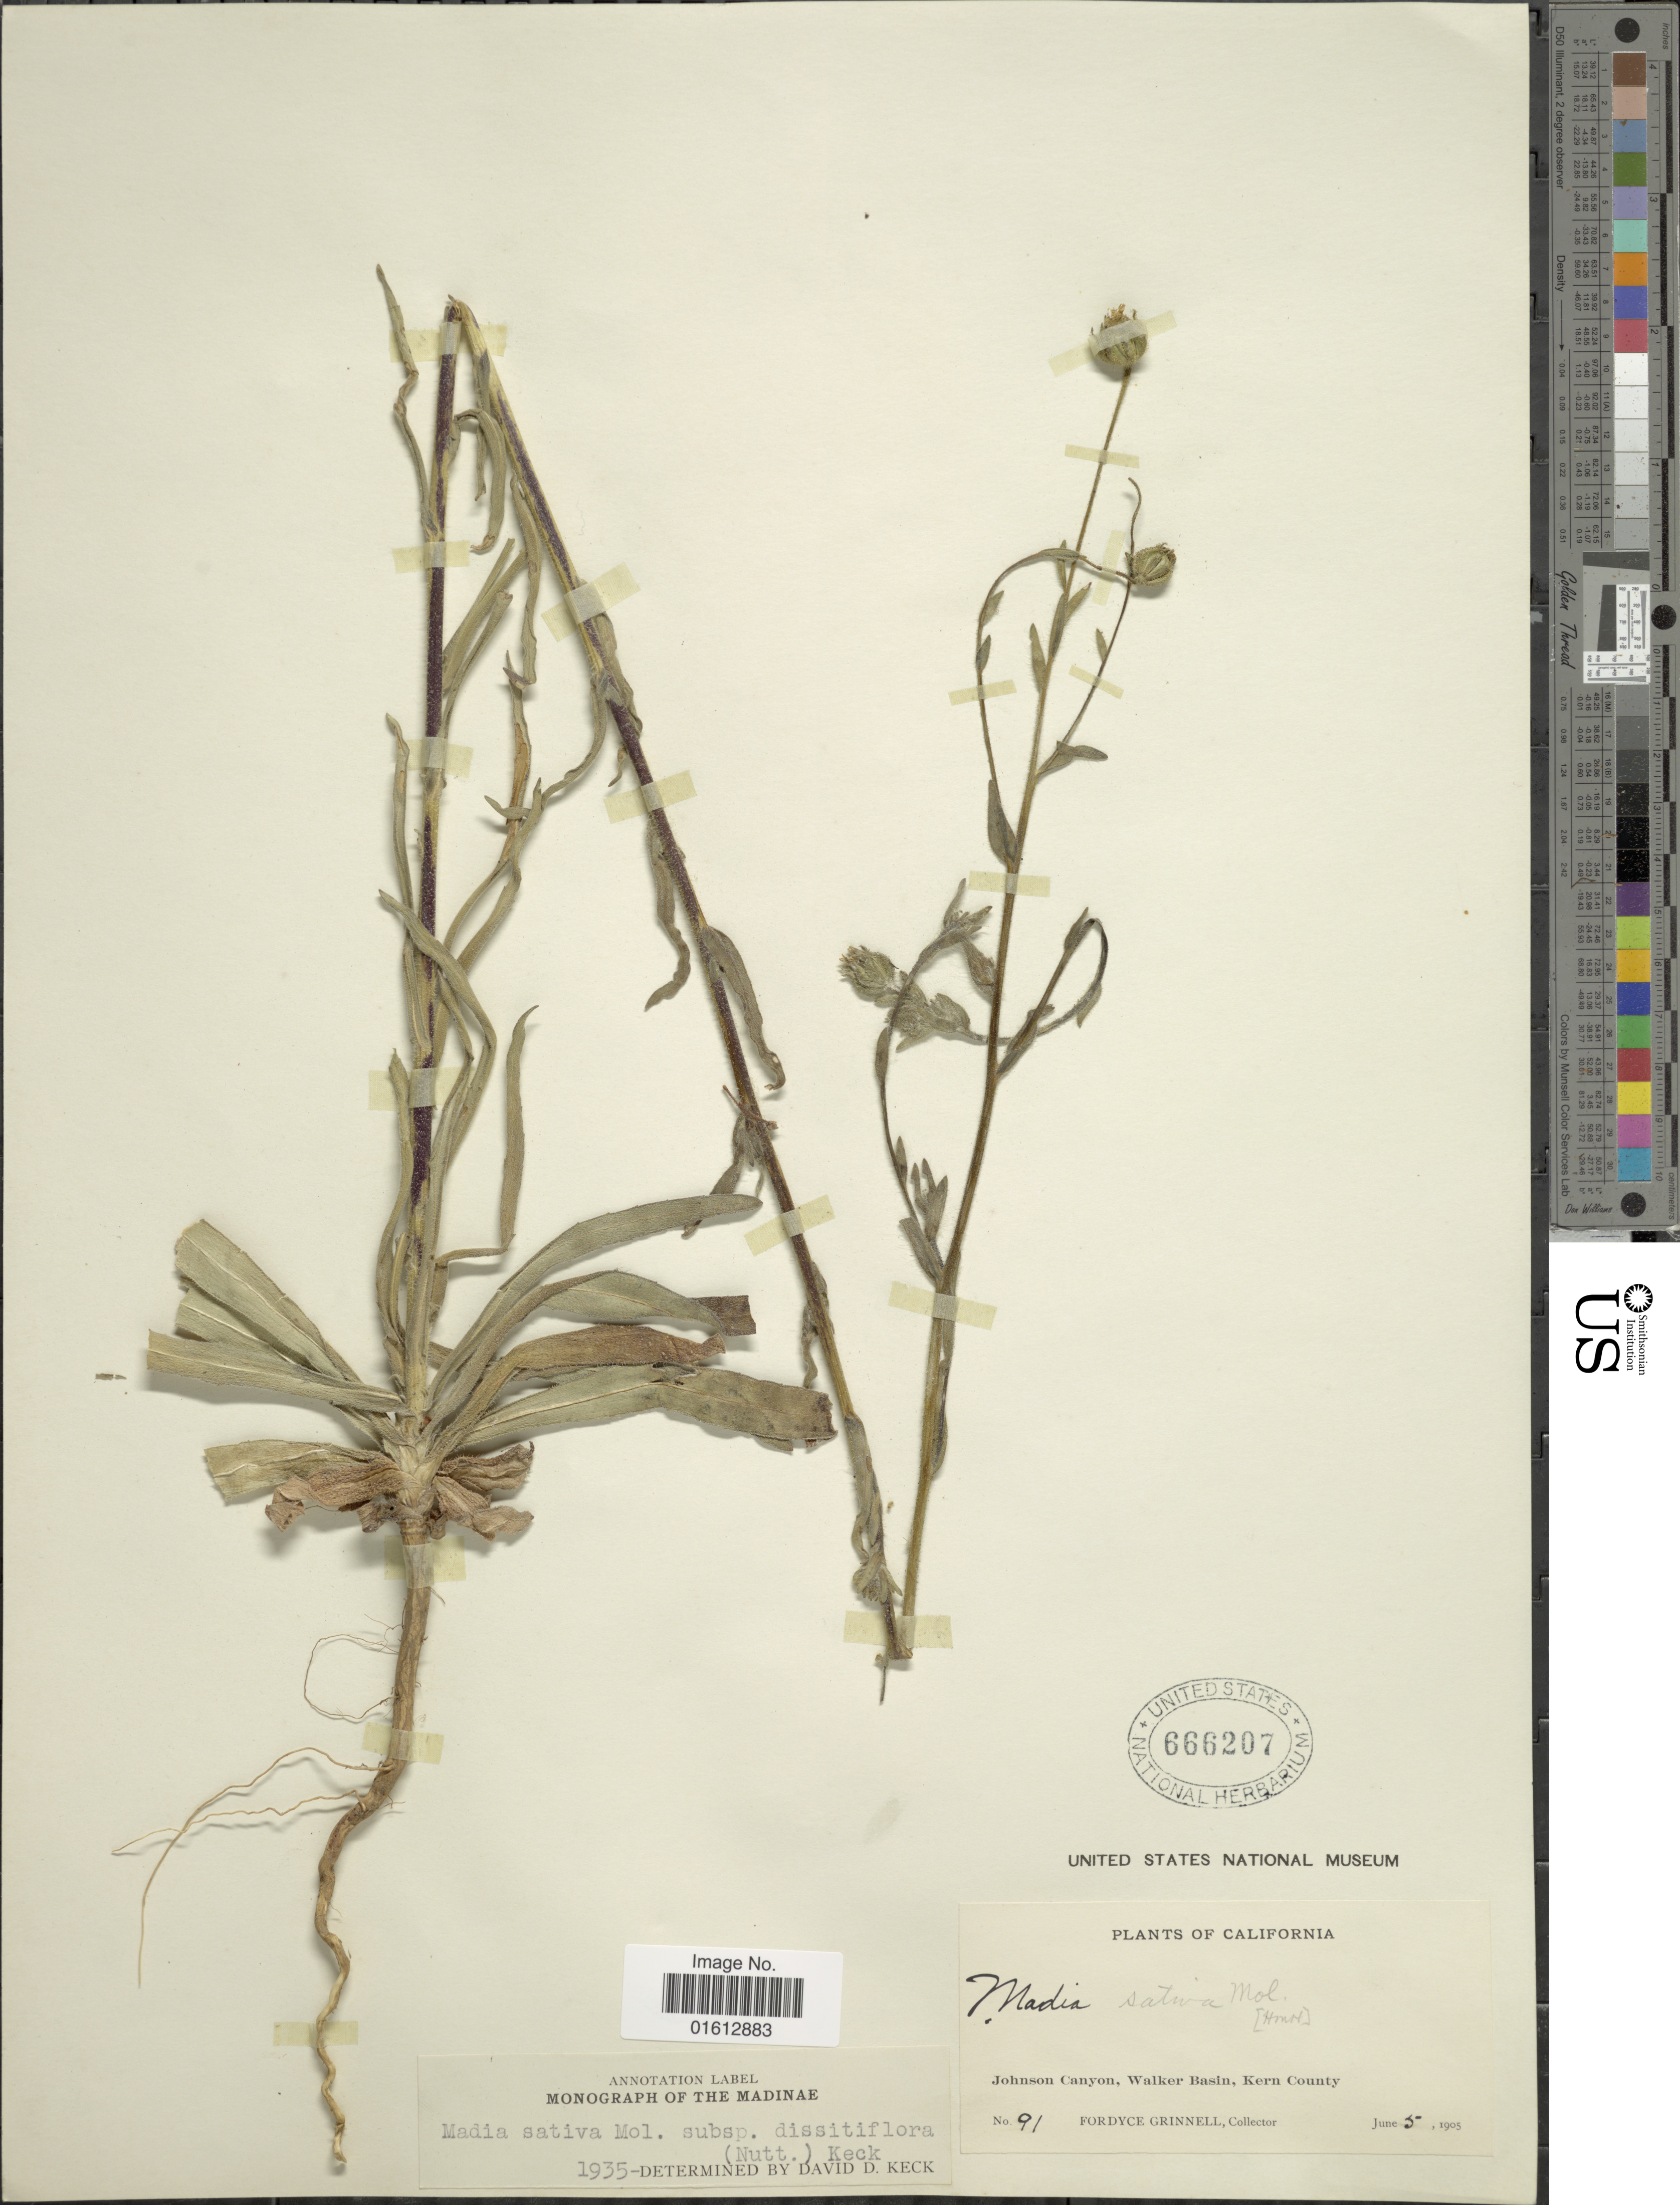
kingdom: Plantae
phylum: Tracheophyta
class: Magnoliopsida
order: Asterales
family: Asteraceae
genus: Madia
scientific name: Madia gracilis subsp. gracilis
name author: (Sm.) D.D. Keck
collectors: F. Grinnell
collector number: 91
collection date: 1905-06-05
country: United States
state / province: California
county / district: Kern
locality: California, Johnson Canyon, Walker Basin, Kern County.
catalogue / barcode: US 666207